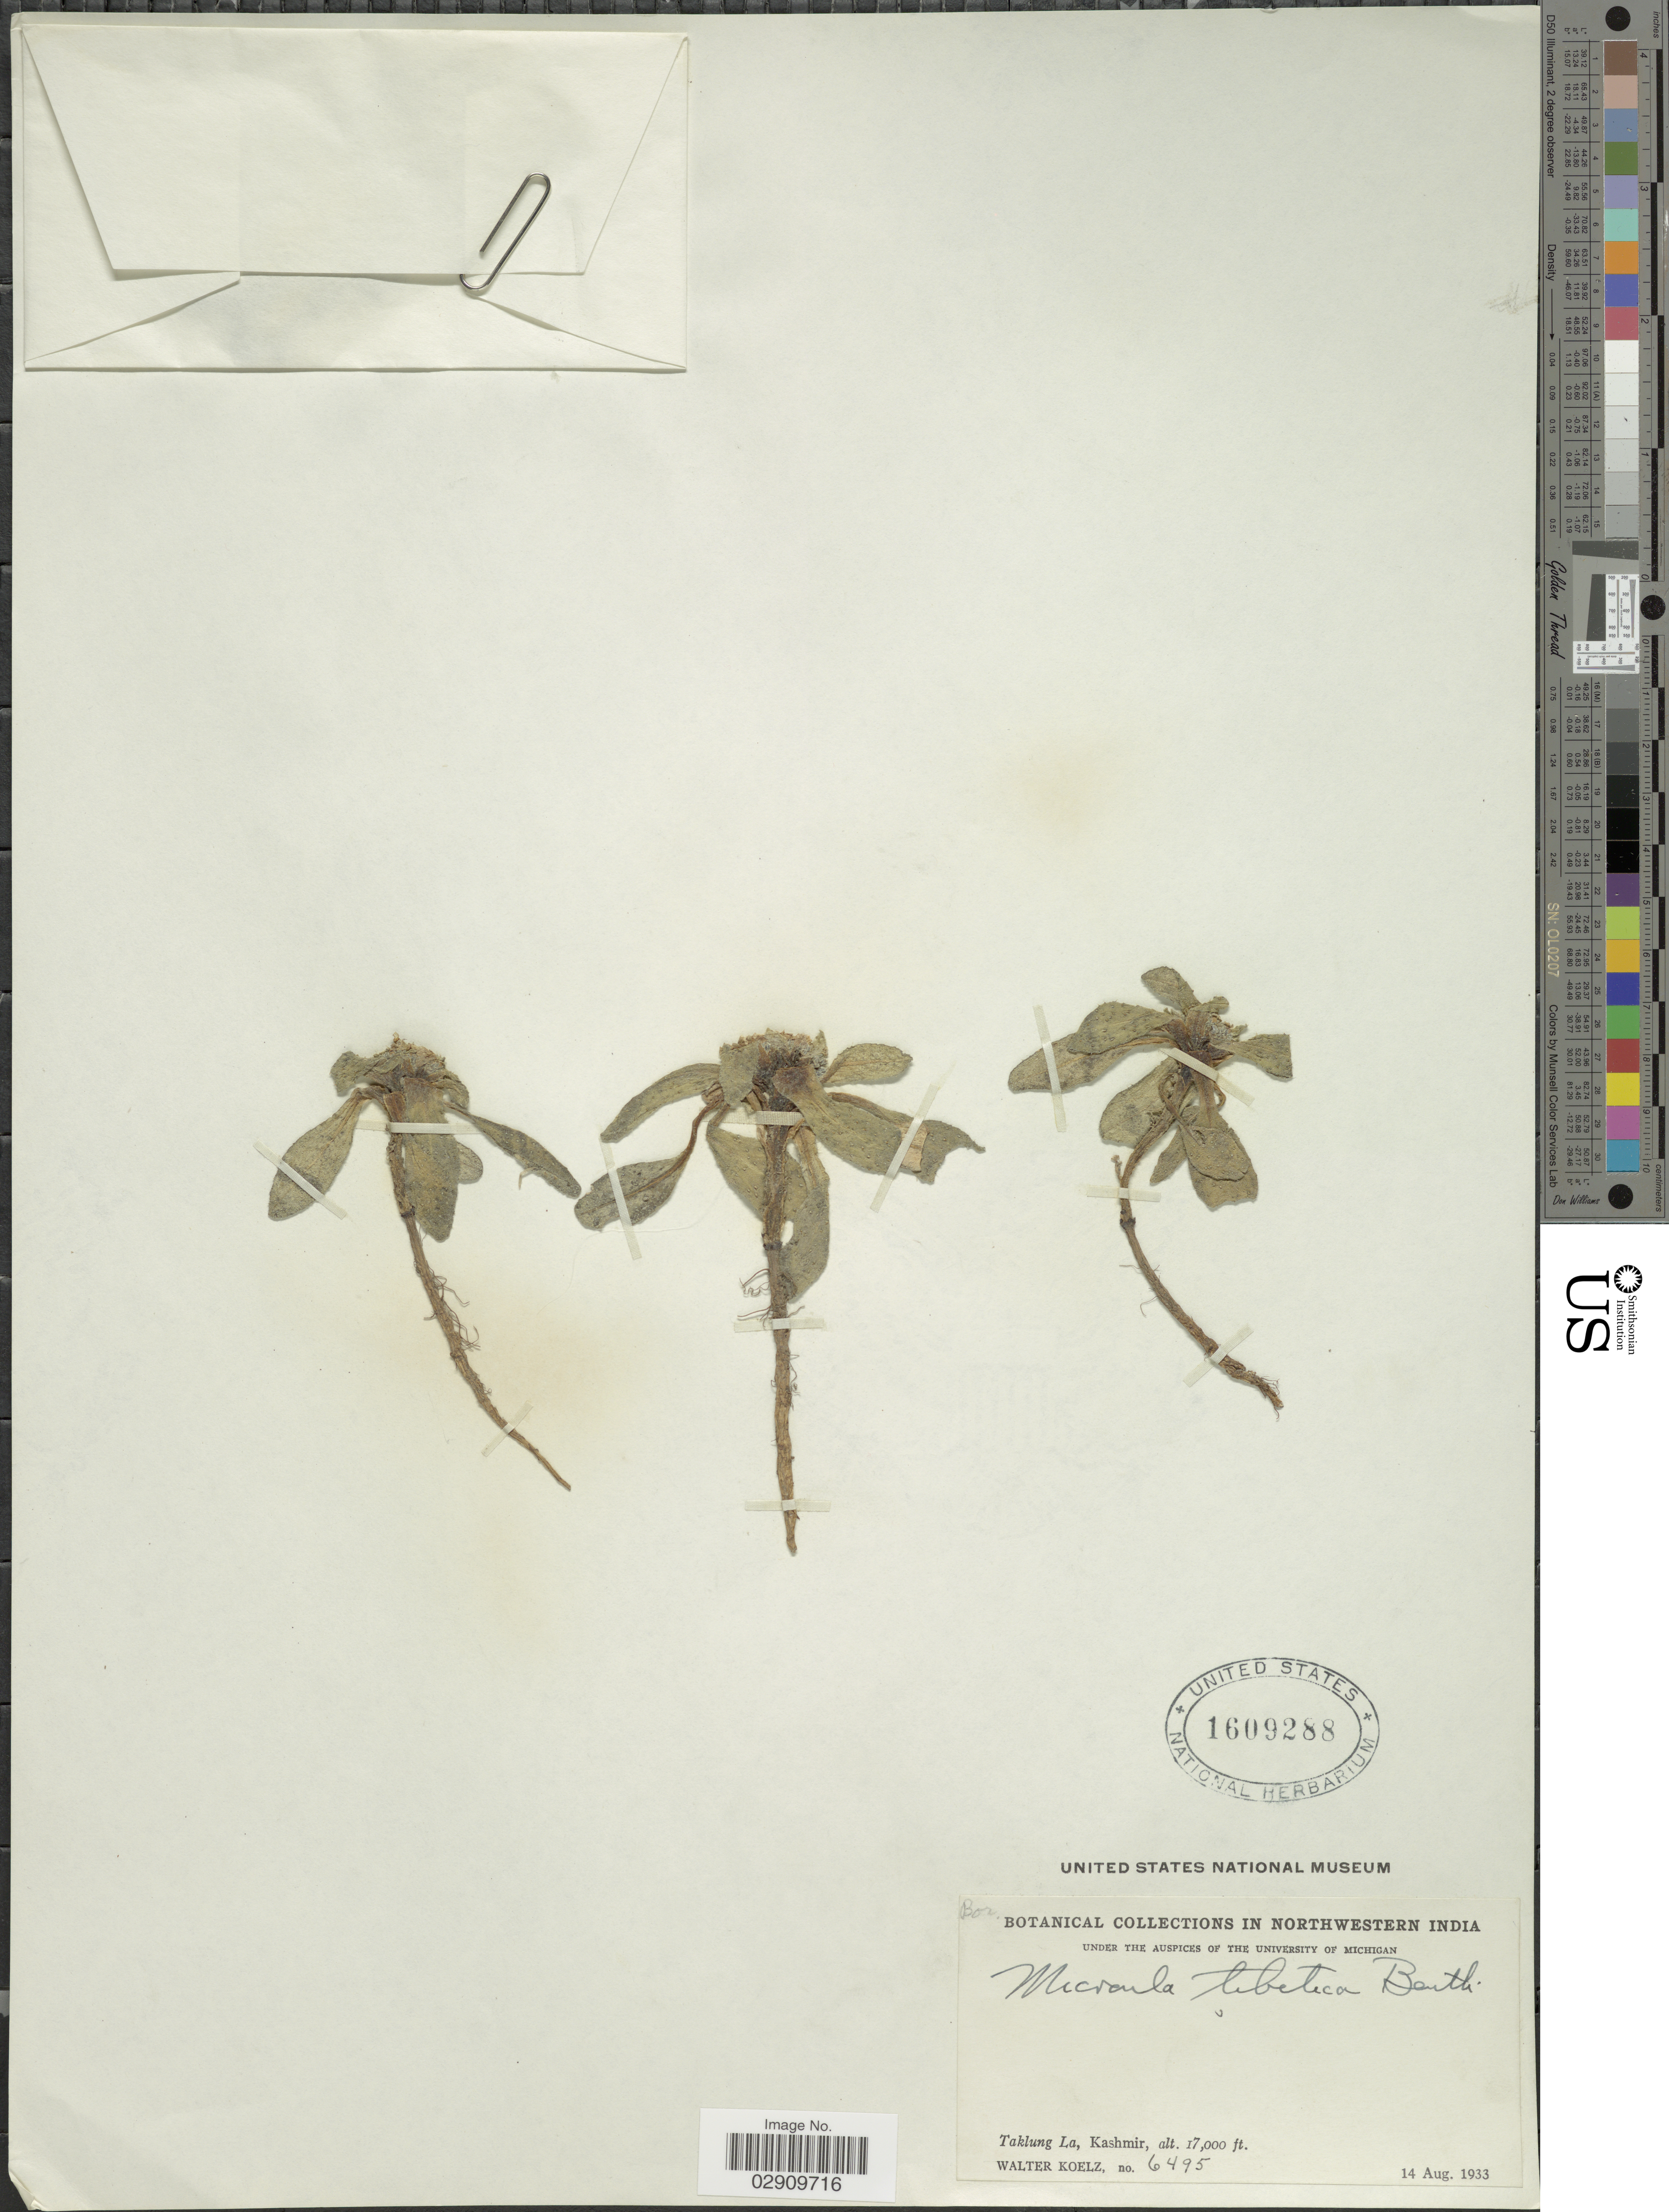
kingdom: Plantae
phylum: Tracheophyta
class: Magnoliopsida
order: Boraginales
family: Boraginaceae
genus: Microula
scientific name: Microula tibetica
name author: Benth.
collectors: W. N. Koelz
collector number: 6495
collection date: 1933-08-14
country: India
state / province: Jammu and Kashmir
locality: Northwestern India, Taklung La, Kashmir.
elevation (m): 5182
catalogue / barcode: US 1609288